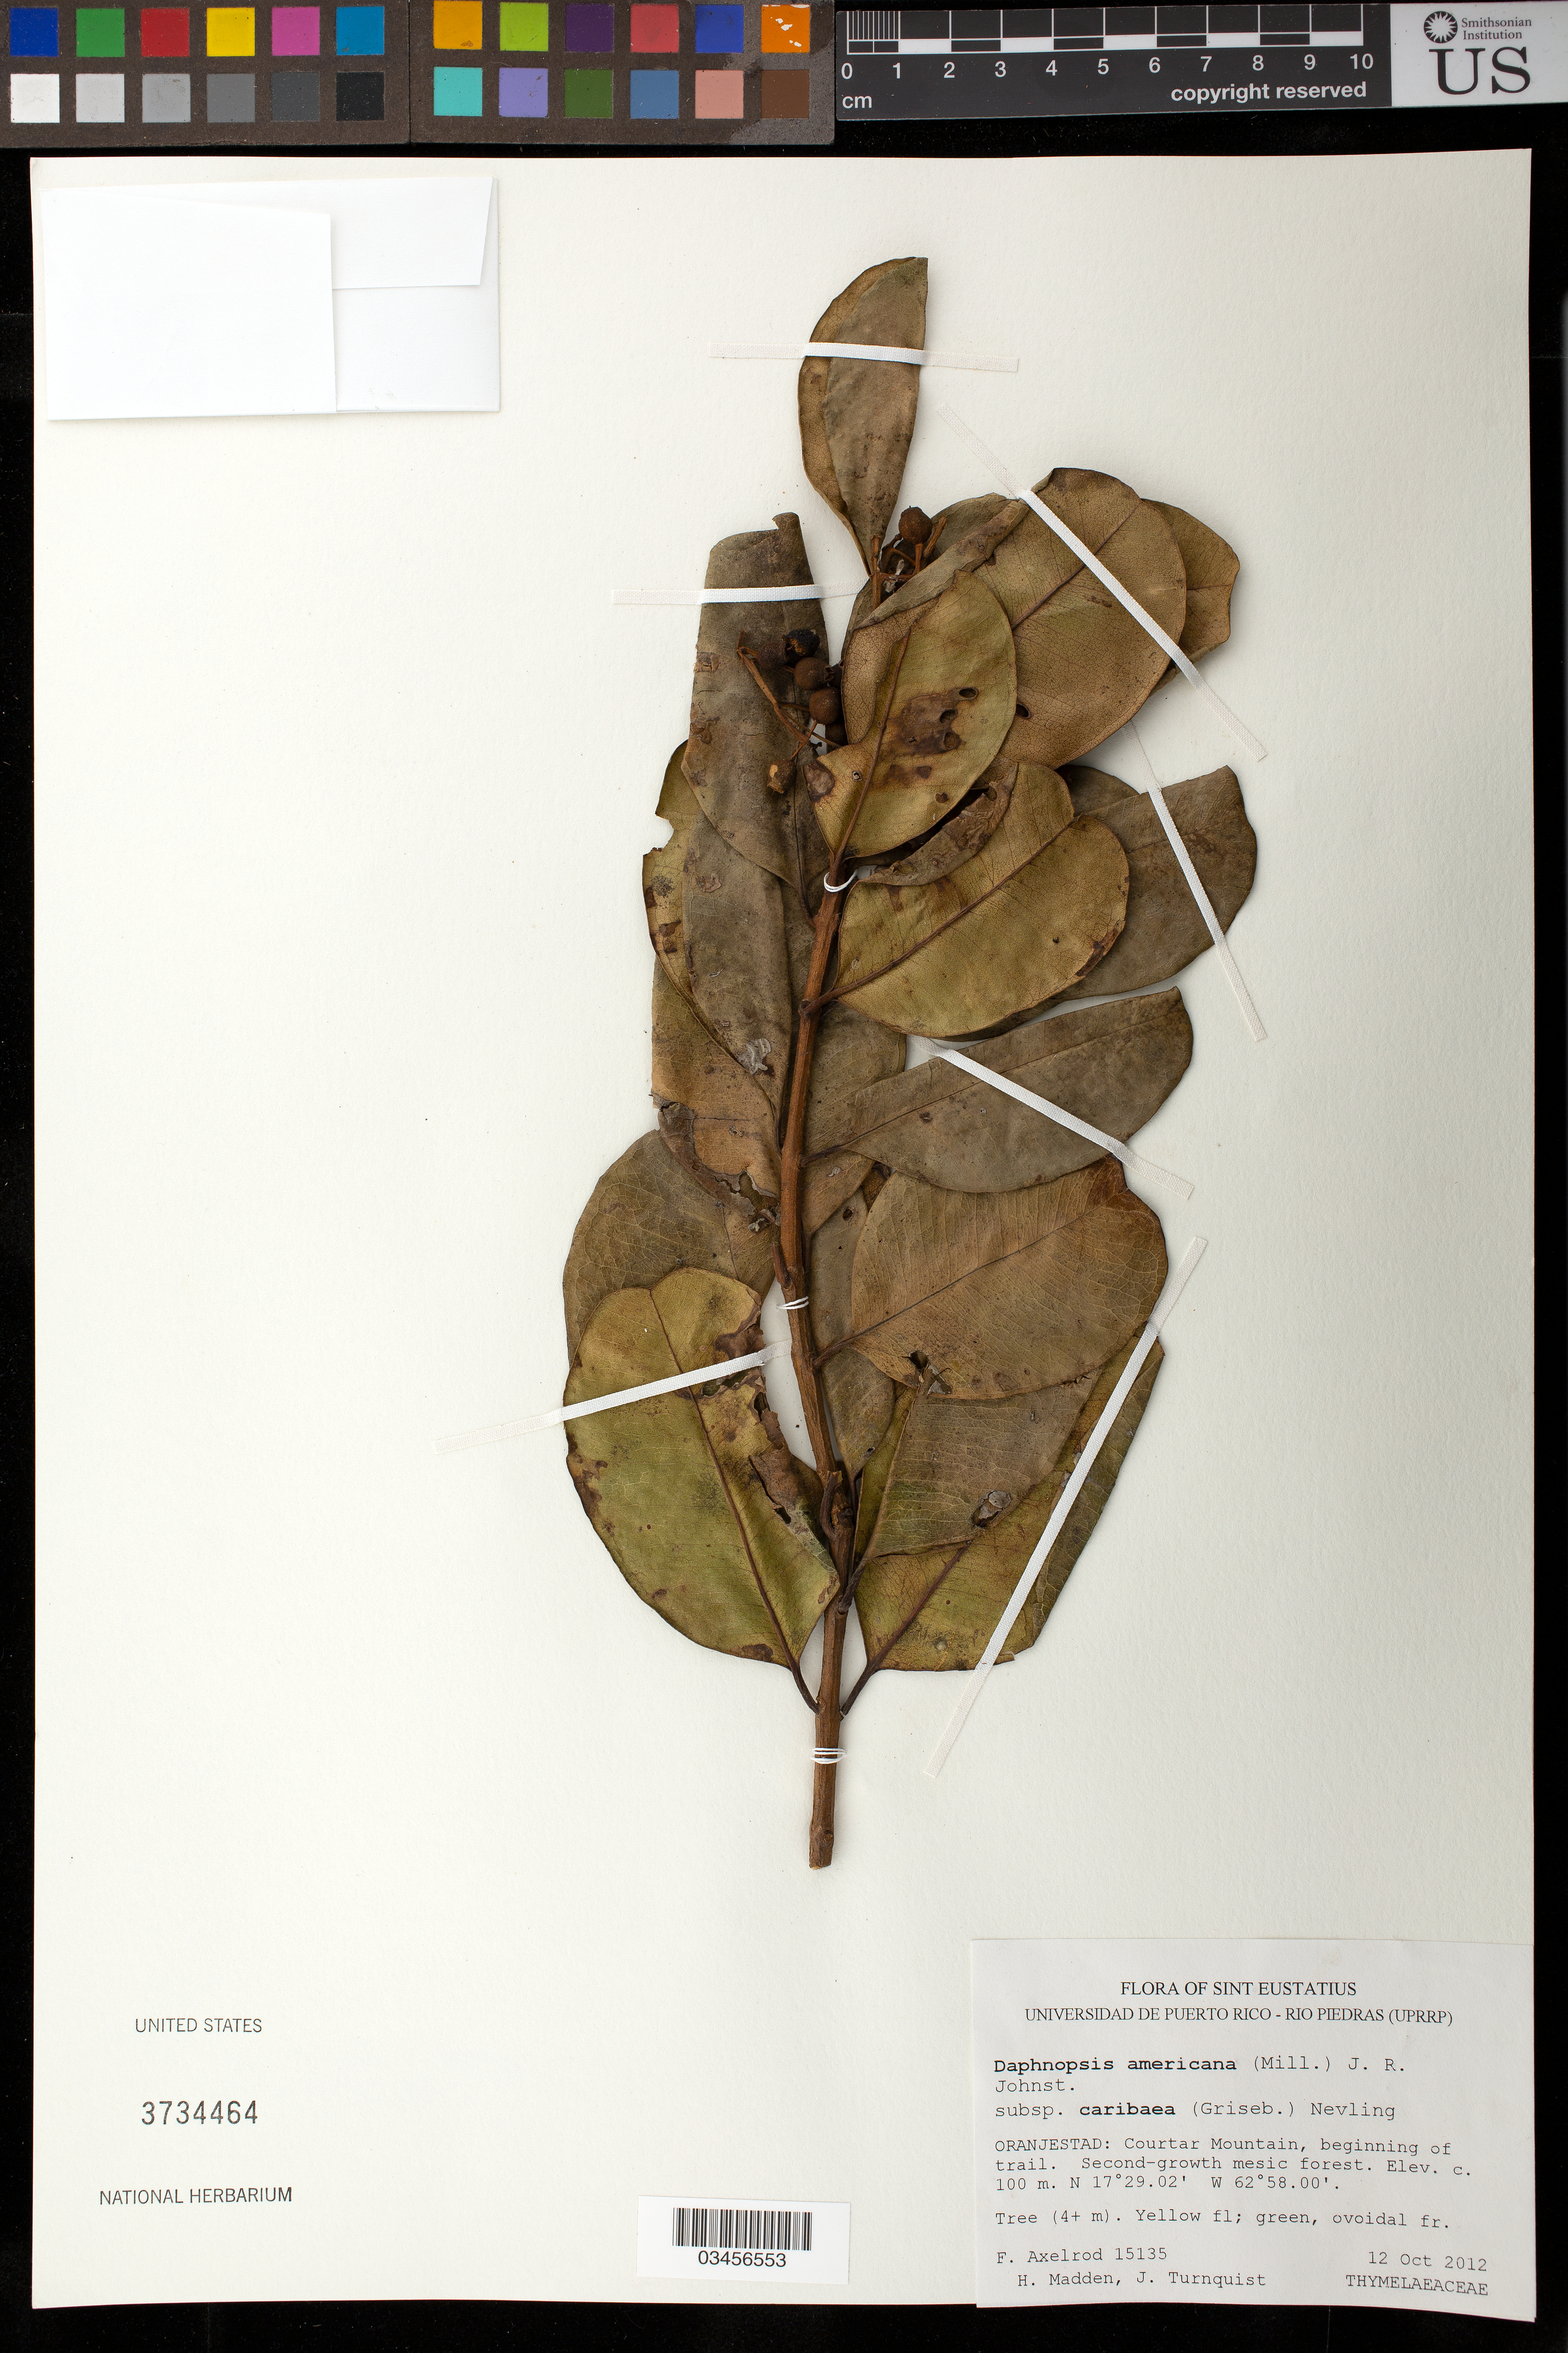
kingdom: Plantae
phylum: Tracheophyta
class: Magnoliopsida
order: Malvales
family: Thymelaeaceae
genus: Daphnopsis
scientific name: Daphnopsis americana subsp. caribaea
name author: (Griseb.) Nevling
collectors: F. S. Axelrod, H. Madden & J. Turnquist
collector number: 15135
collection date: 2012-10-12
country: Netherlands Antilles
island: Sint Eustatius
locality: Orangestad: Courtar Mountain, beginning of trail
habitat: Second-growth mesic forest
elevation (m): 100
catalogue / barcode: US 3734464